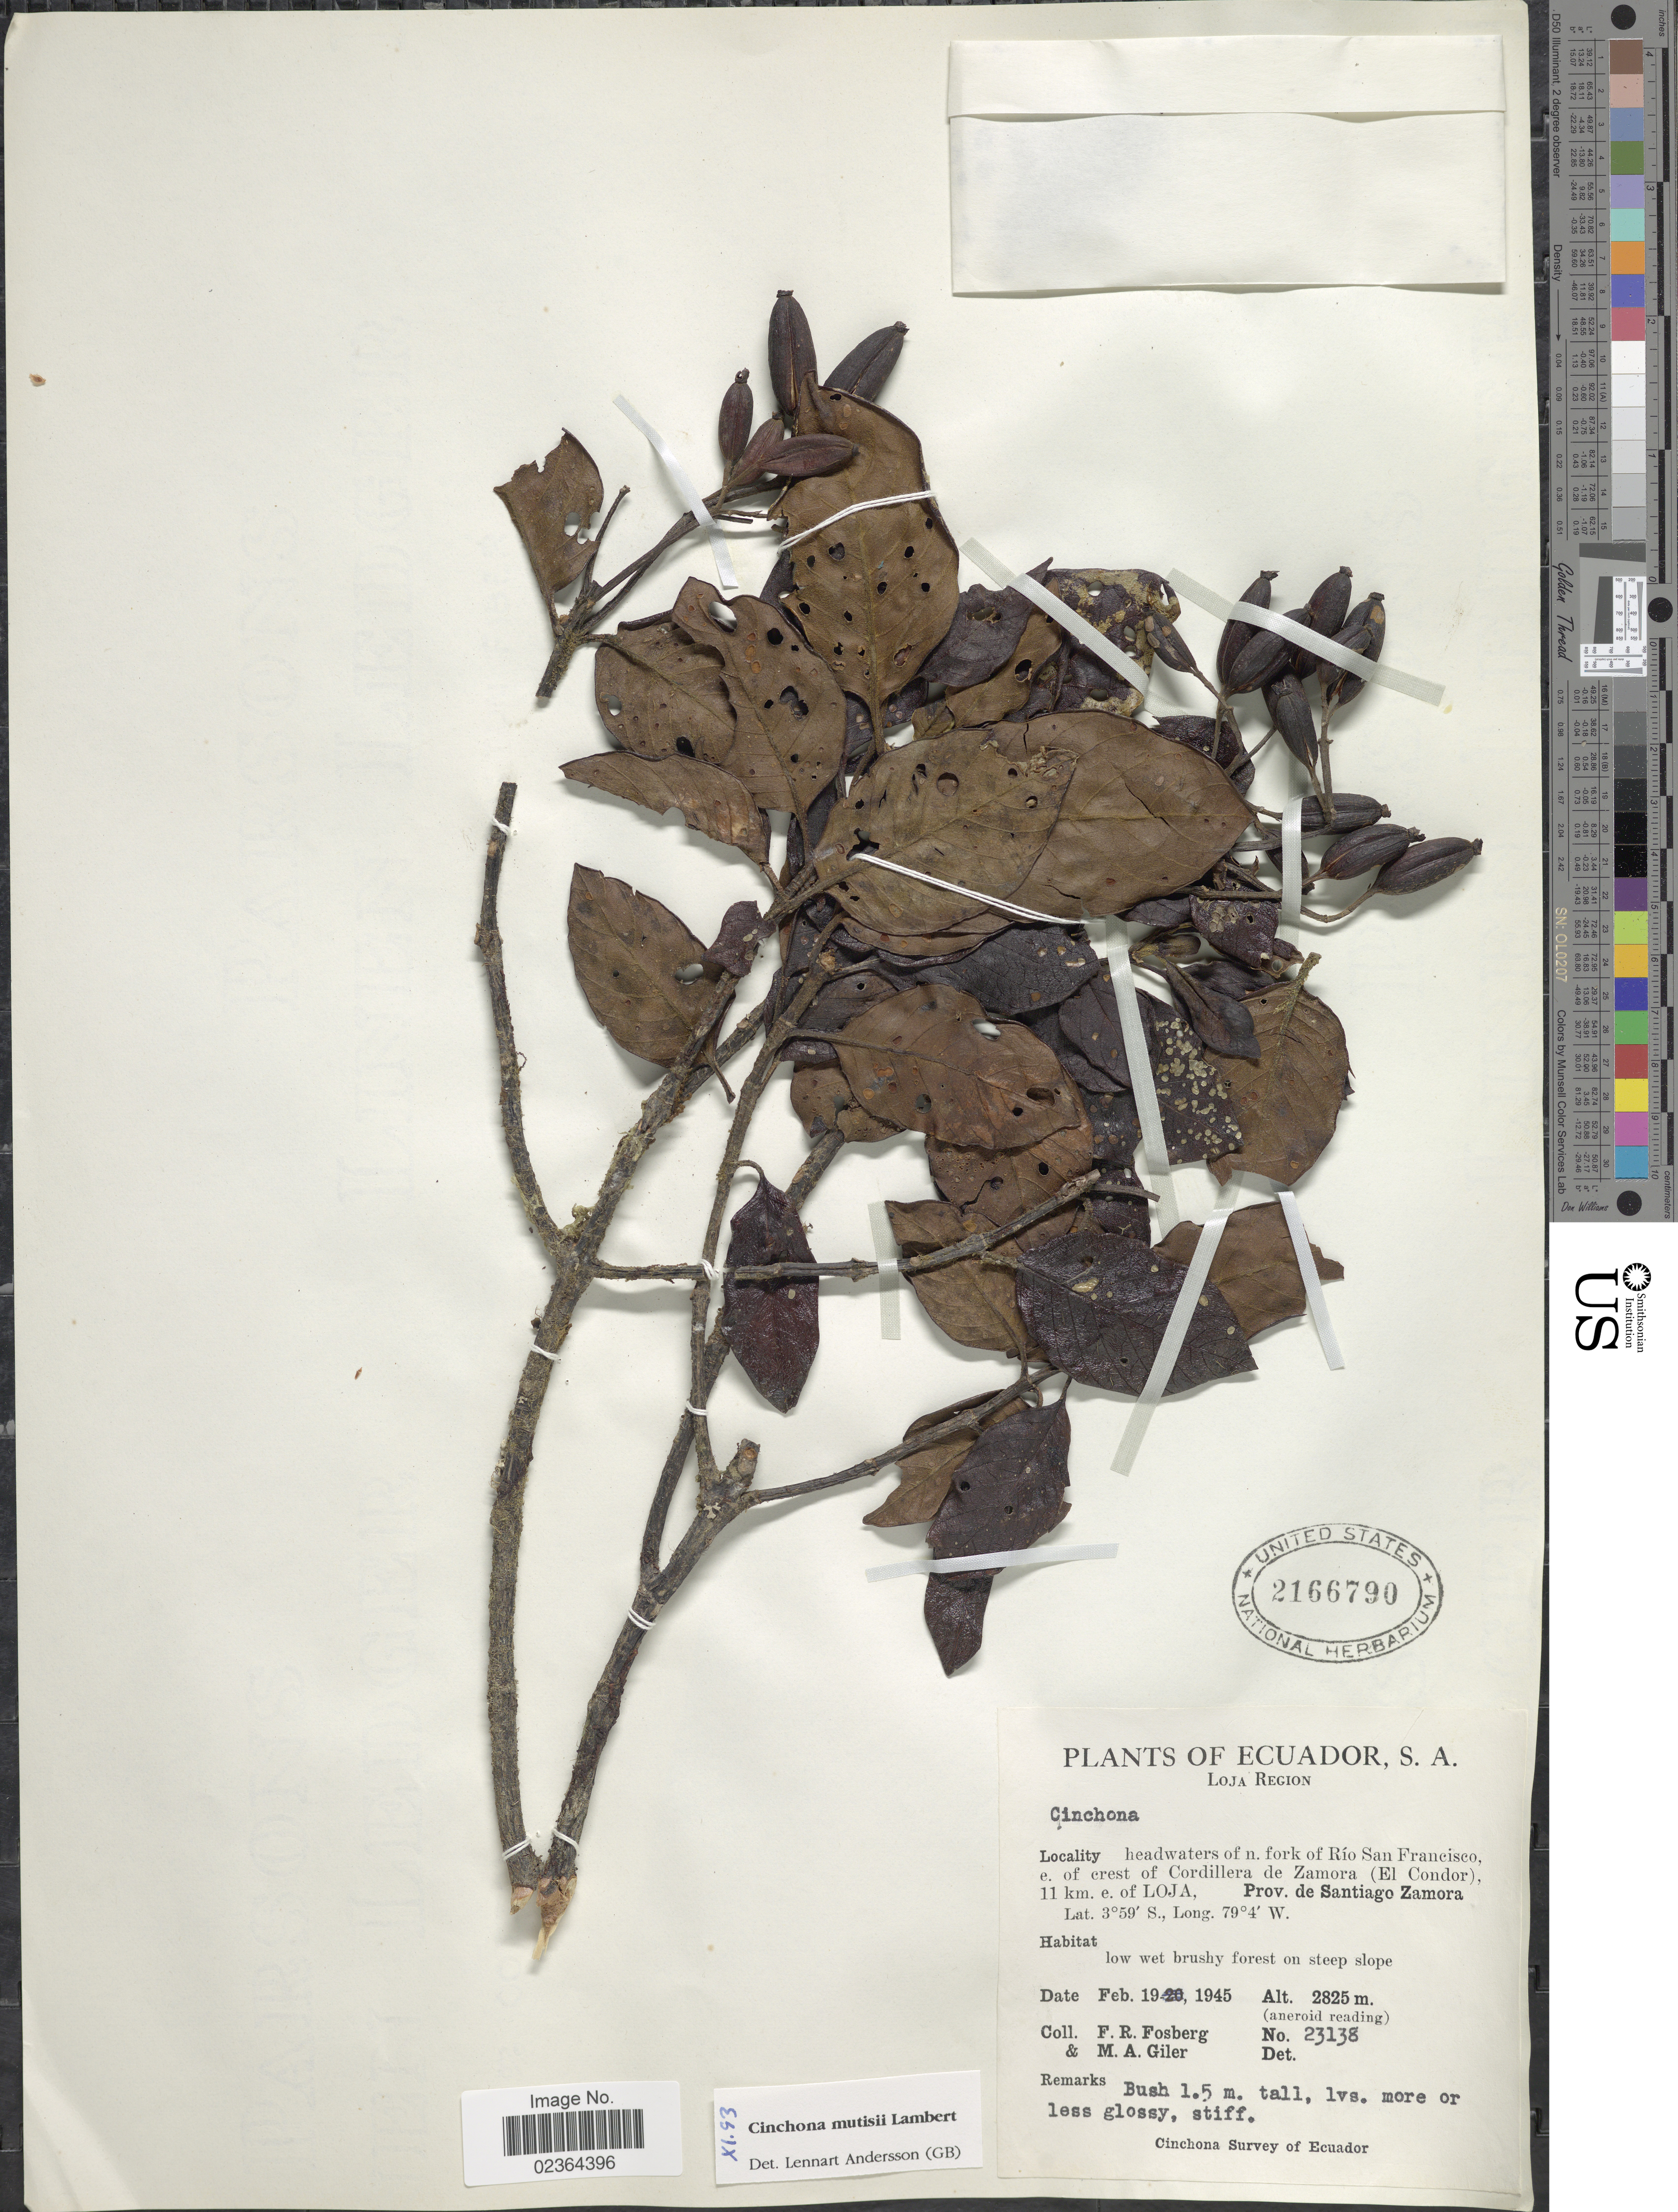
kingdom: Plantae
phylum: Tracheophyta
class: Magnoliopsida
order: Gentianales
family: Rubiaceae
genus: Cinchona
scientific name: Cinchona mutisii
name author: Lamb.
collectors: F. R. Fosberg & M. Giler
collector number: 23138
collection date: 1945-02-19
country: Ecuador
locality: Loja Region, headwaters of n. fork of Rio San Francisco, e. of erest of Cordillera de Zamora (El Condor) 11 km. e. of Loja, Prov. de Santiago Zamora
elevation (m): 2825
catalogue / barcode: US 2166790